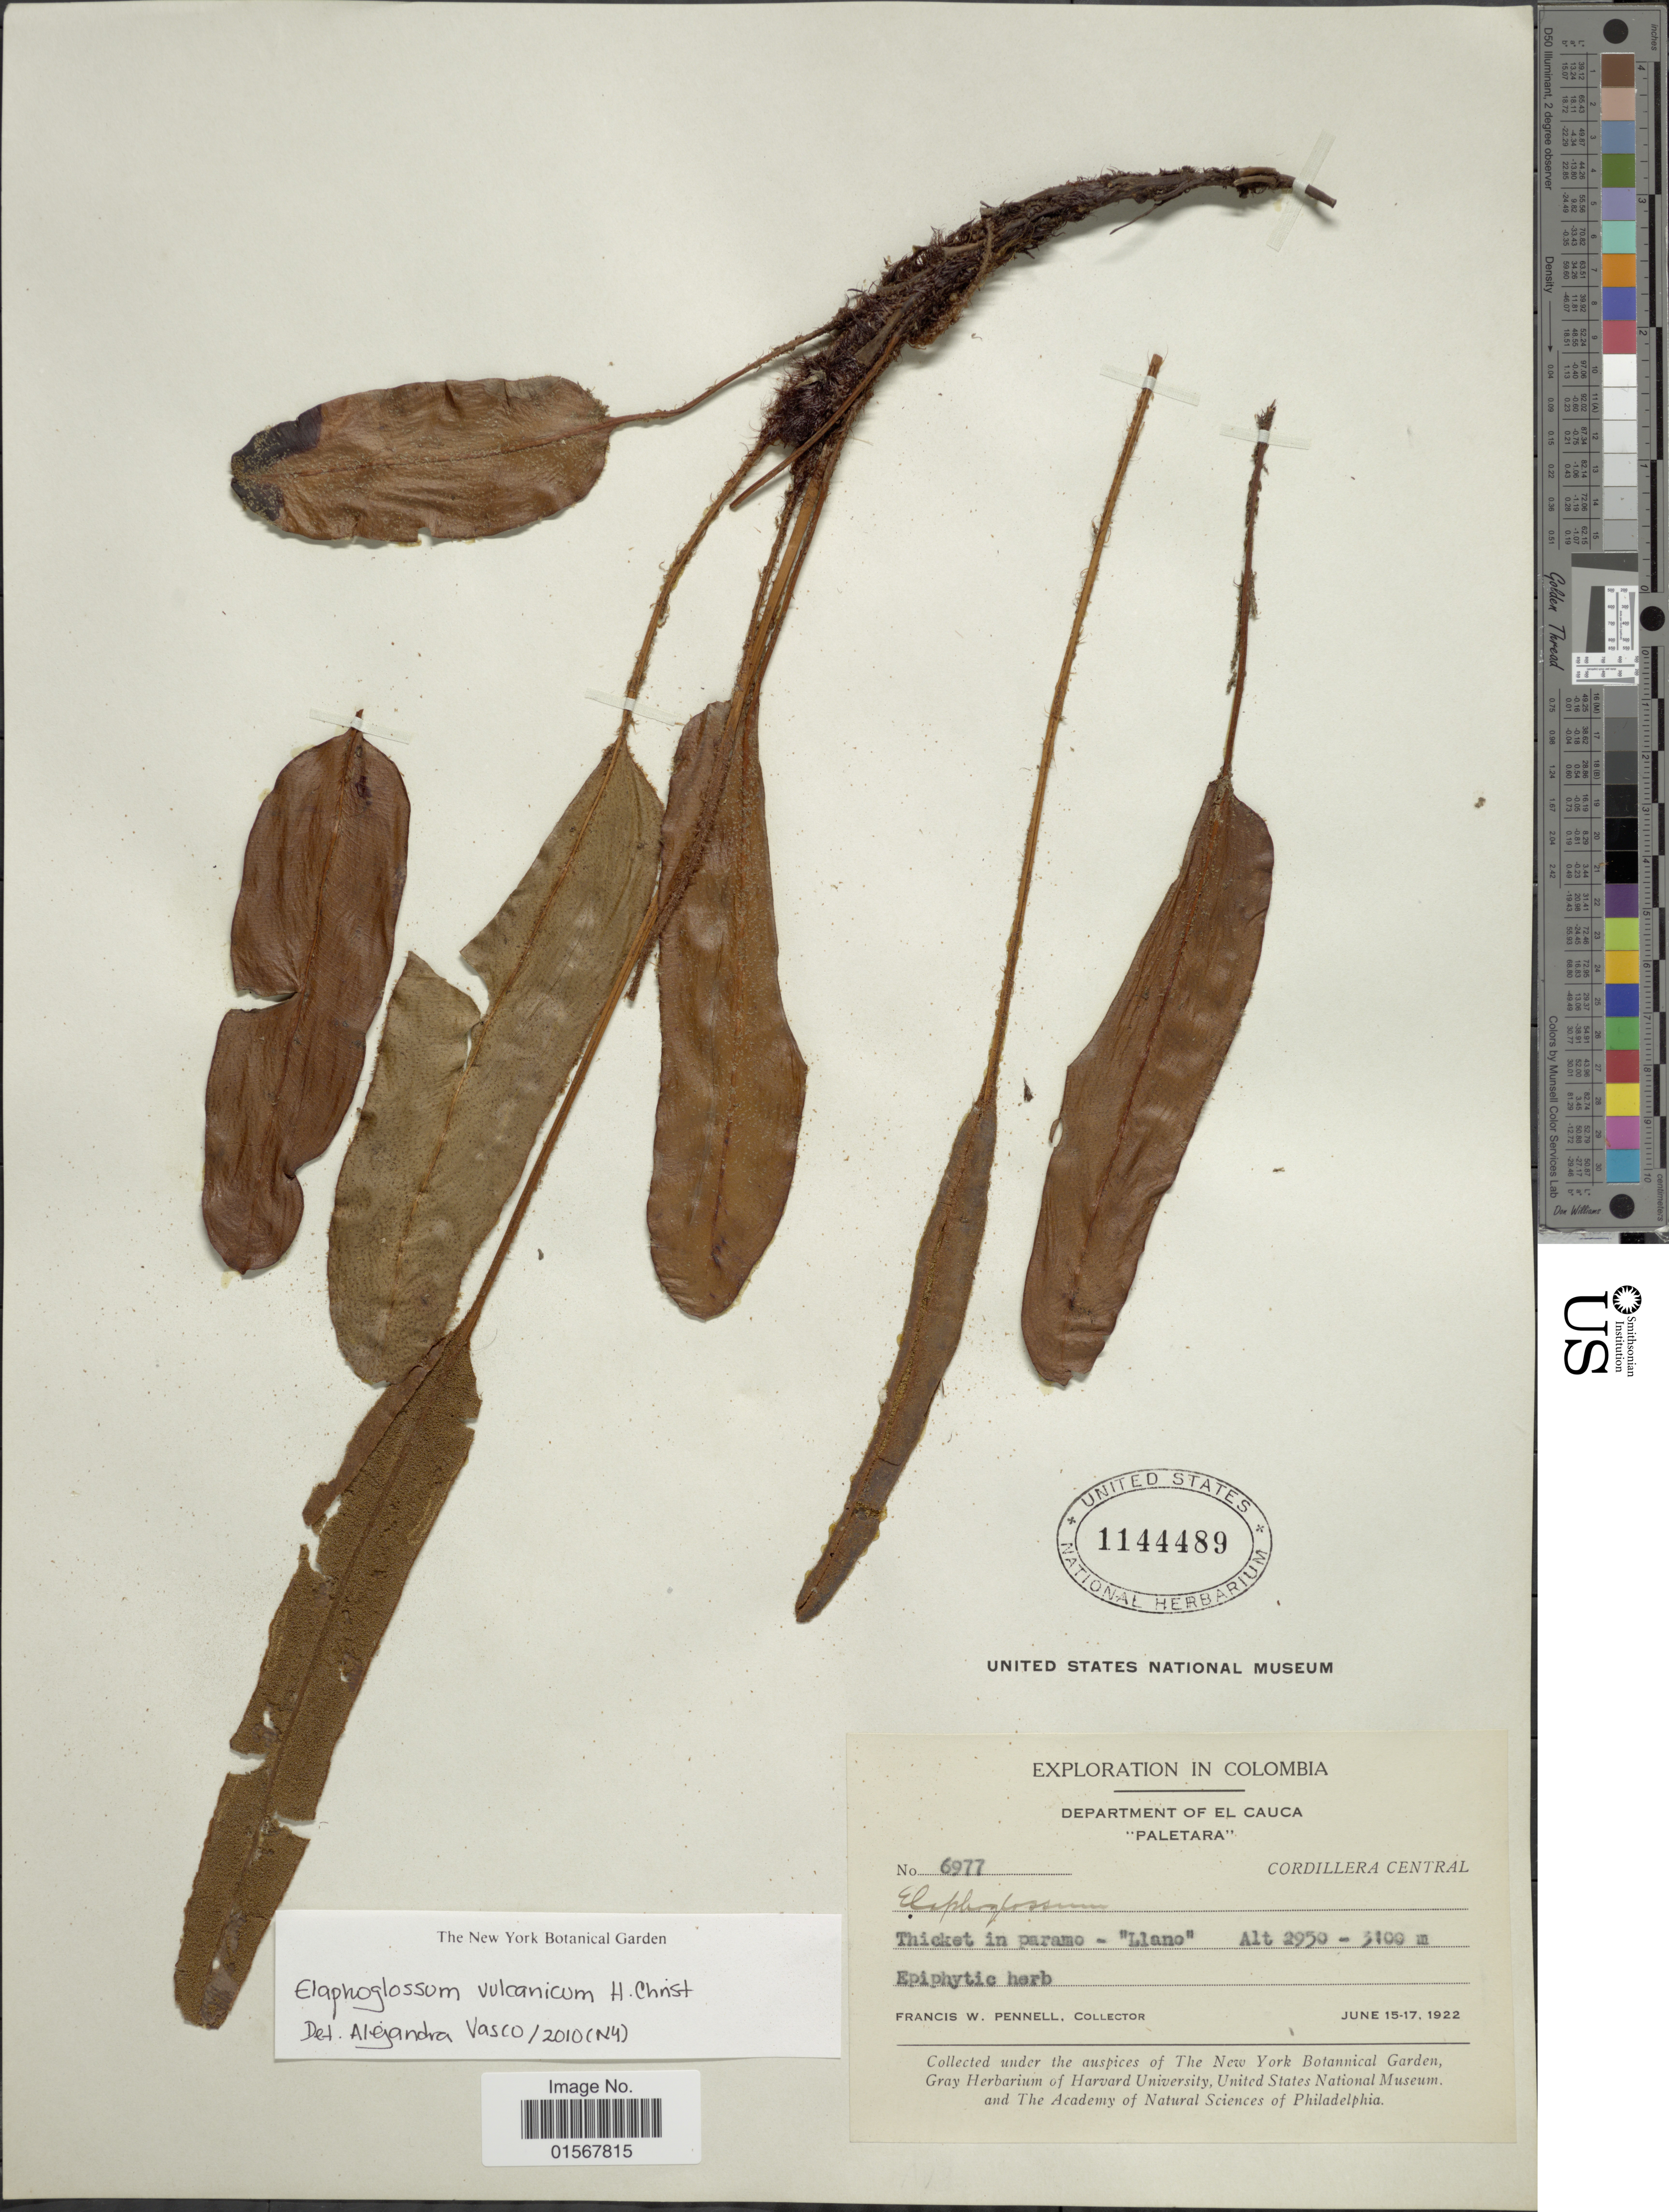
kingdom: Plantae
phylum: Tracheophyta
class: Polypodiopsida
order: Polypodiales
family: Dryopteridaceae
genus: Elaphoglossum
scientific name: Elaphoglossum vulcanicum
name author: Christ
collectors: F. W. Pennell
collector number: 6977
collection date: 1922-06-15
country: Colombia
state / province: Cauca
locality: Department of El Cauca "Paletara", thicket in paramo - "Llano"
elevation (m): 2950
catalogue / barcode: US 1144489